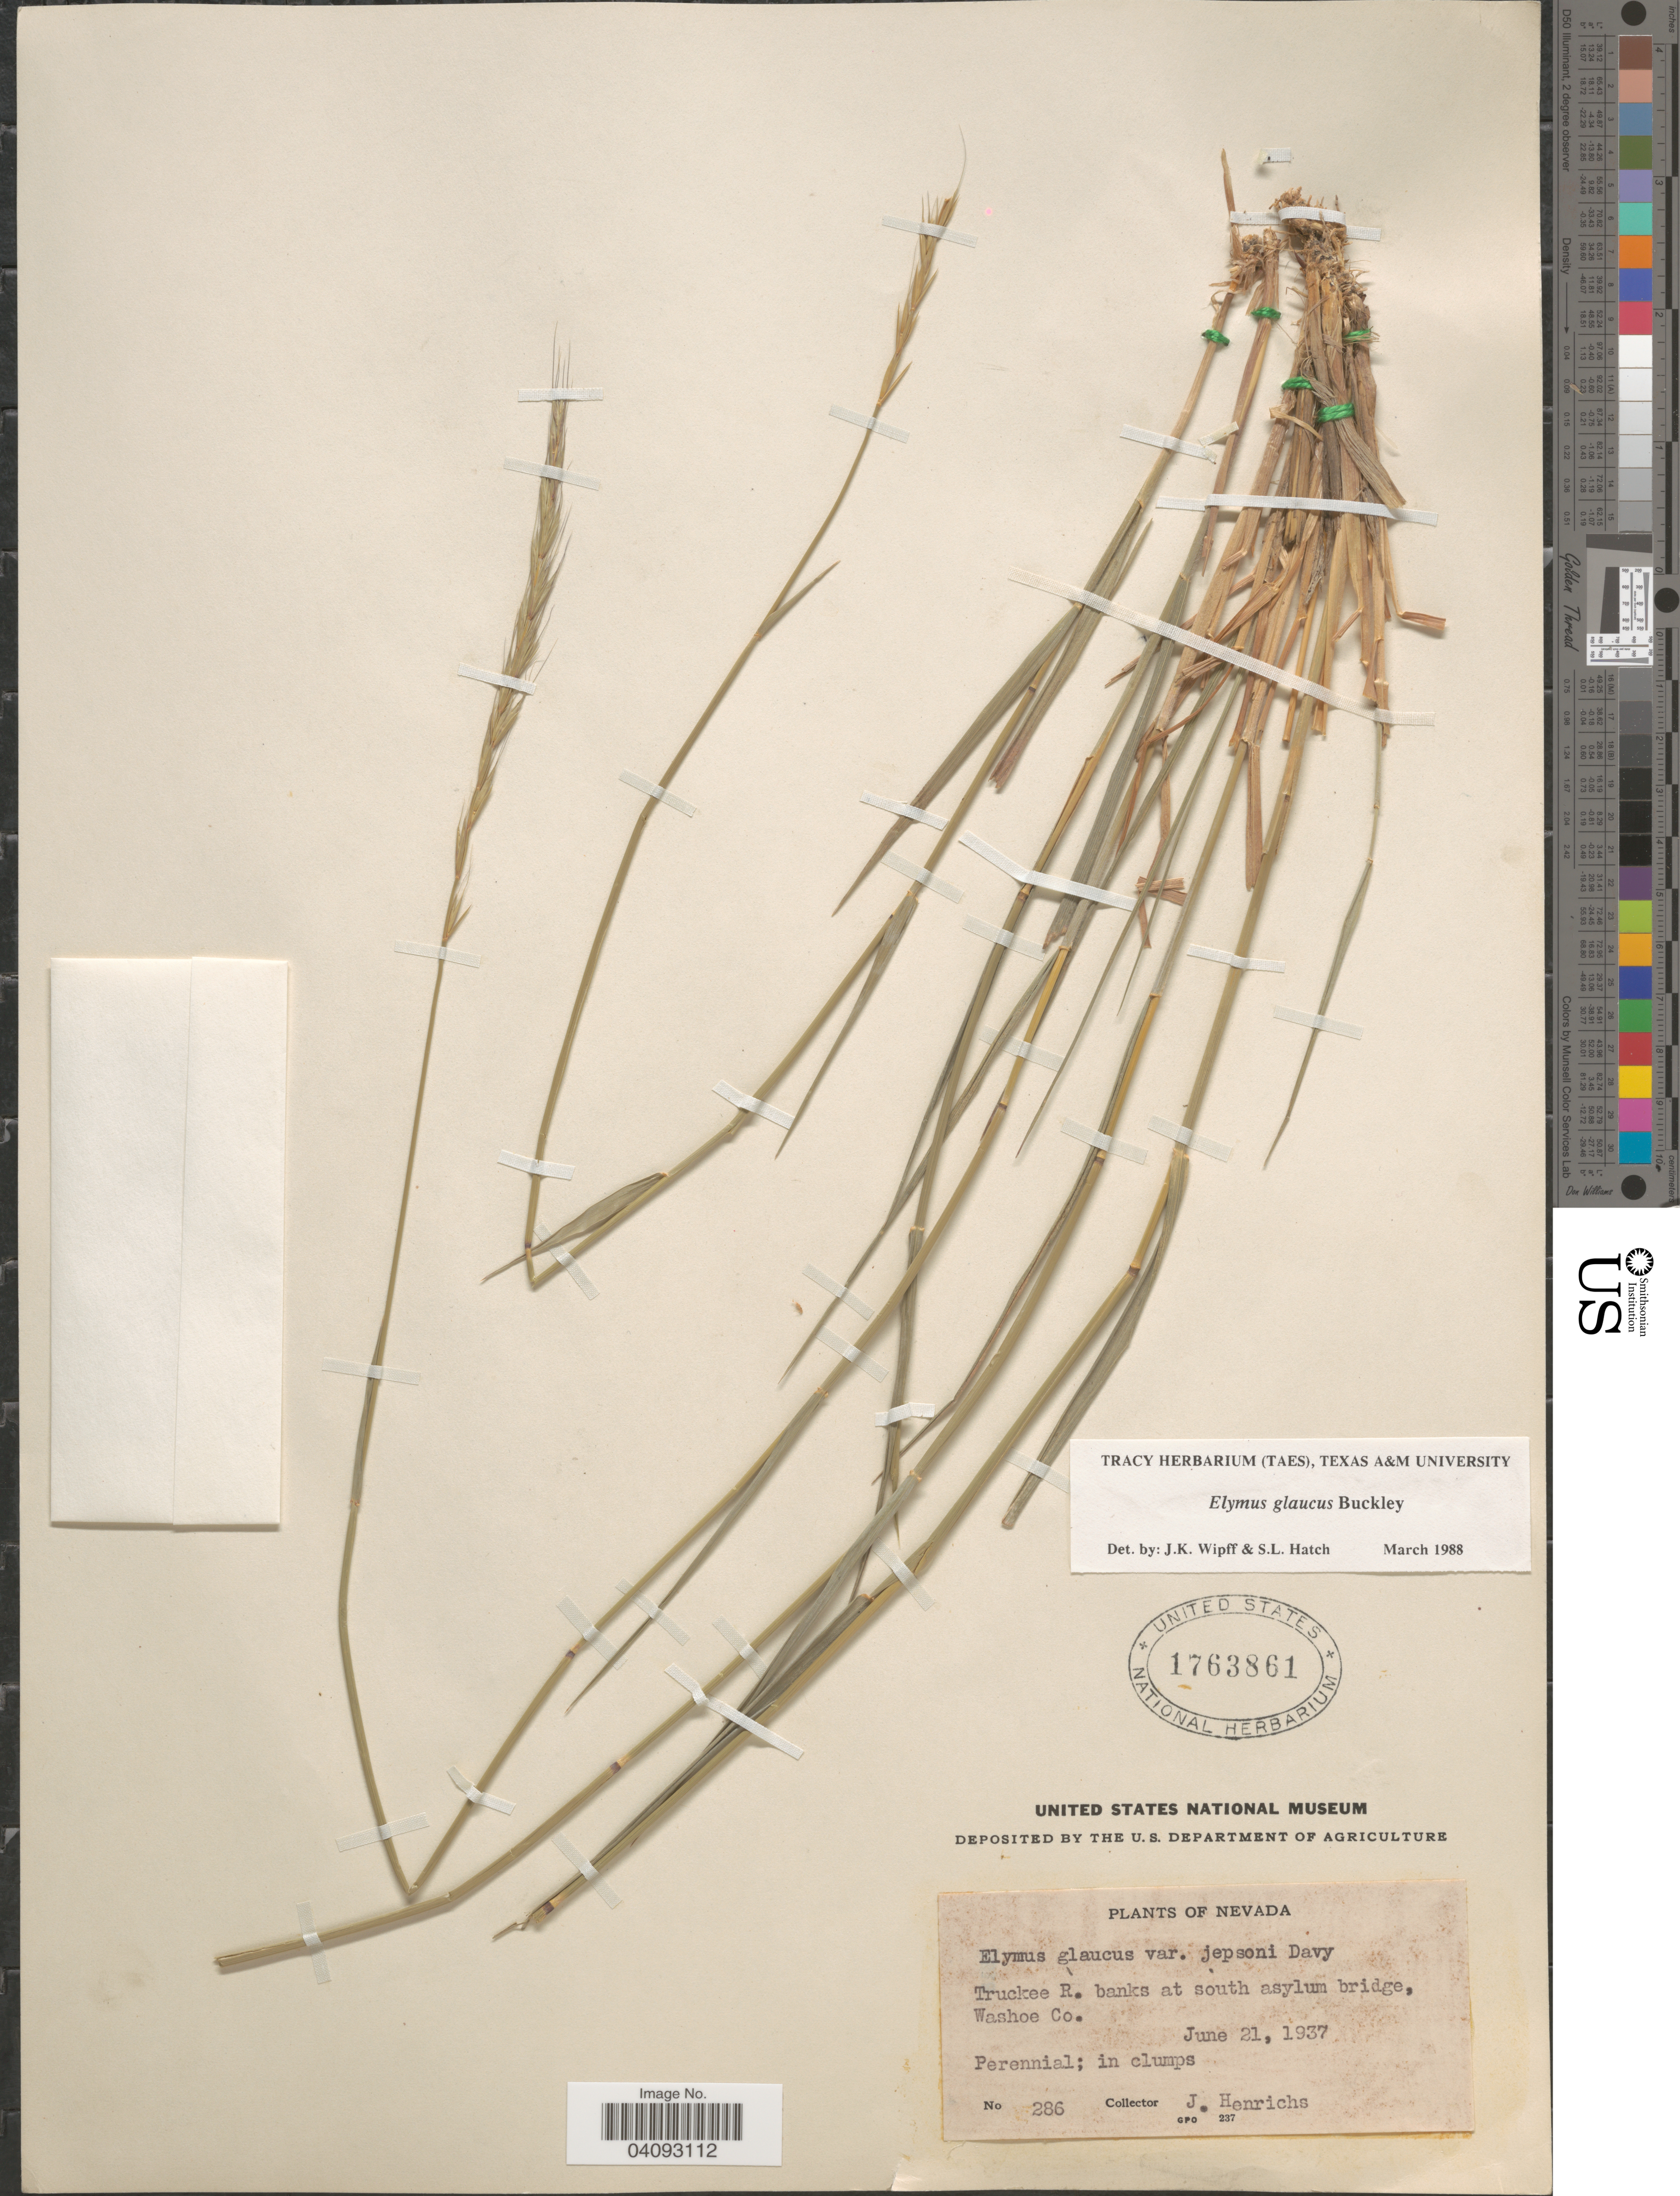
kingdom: Plantae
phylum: Tracheophyta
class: Liliopsida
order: Poales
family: Poaceae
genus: Elymus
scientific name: Elymus glaucus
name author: Buckley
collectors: J. Henrichs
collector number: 286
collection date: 1937-06-21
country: United States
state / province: Nevada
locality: Truckee R. banks at south asylum bridge, Washoe Co.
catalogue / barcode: US 1763861